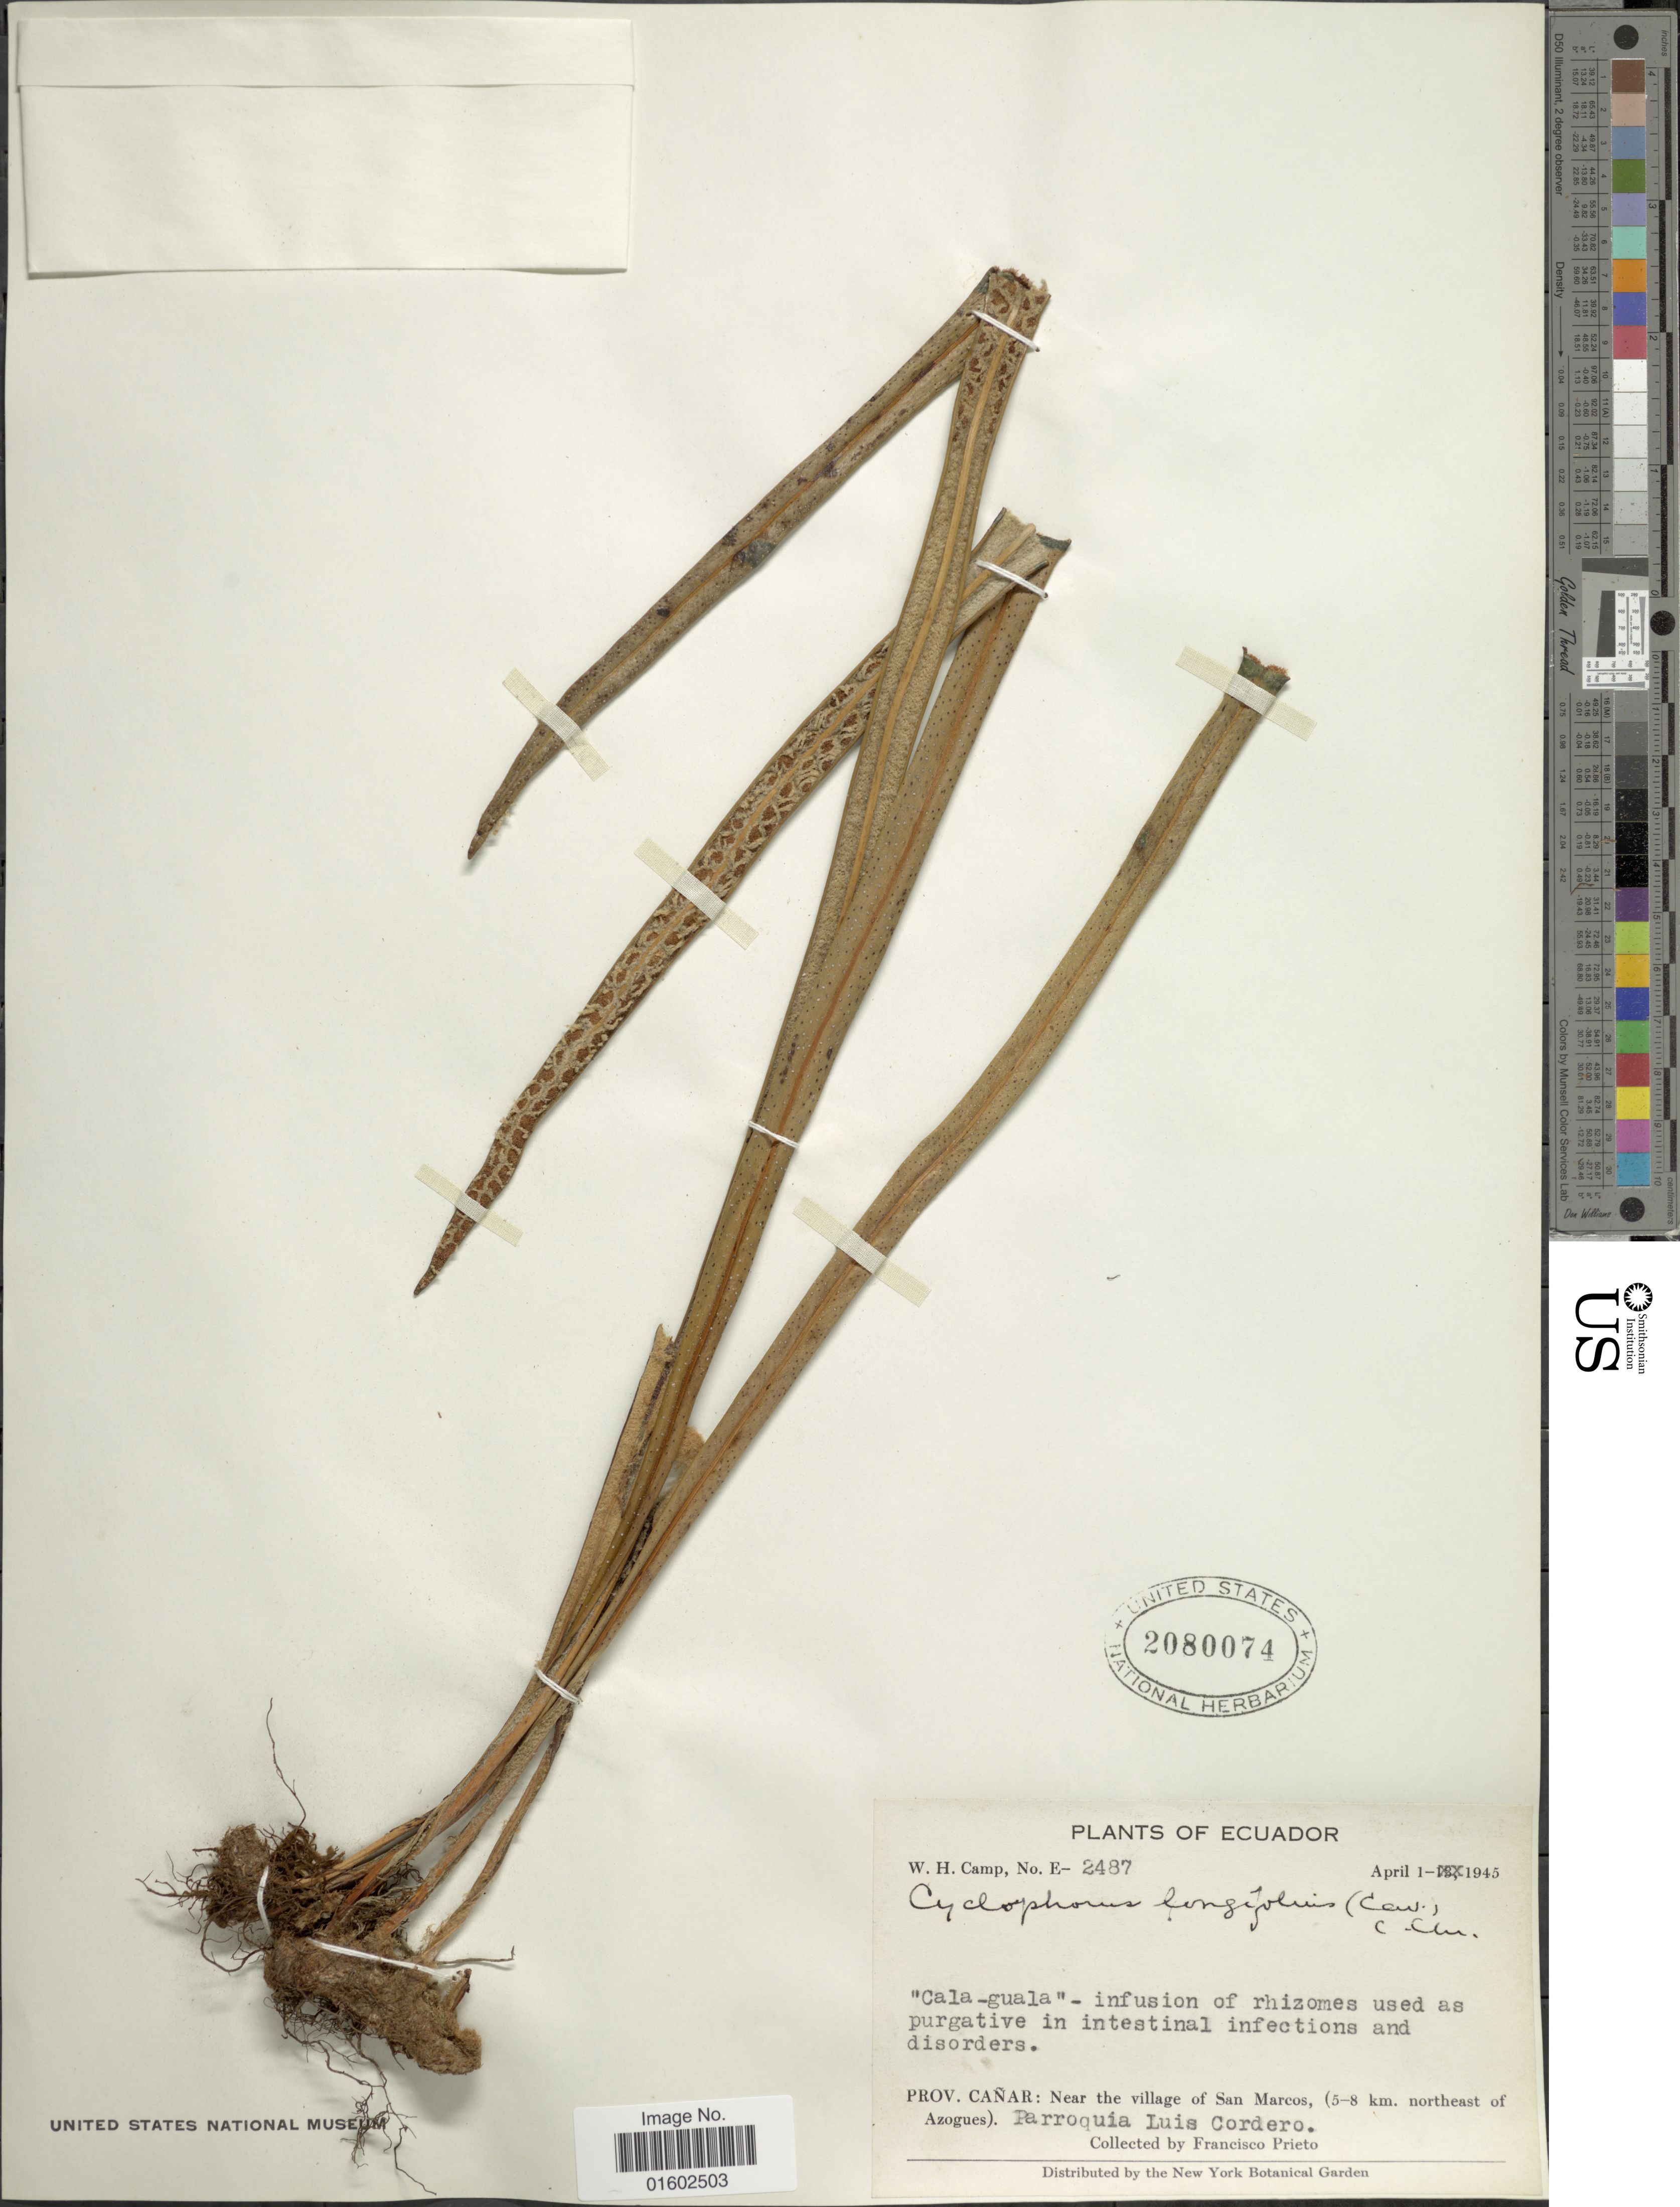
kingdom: Plantae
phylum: Tracheophyta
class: Polypodiopsida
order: Polypodiales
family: Polypodiaceae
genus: Niphidium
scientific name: Niphidium longifolium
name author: (Cav.) C.V. Morton & Lellinger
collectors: F. Prieto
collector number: E-2487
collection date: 1945-04-01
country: Ecuador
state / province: Cañar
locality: Near the village of San Marcos, (5-8 km. northeast of Azogues)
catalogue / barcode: US 2080074